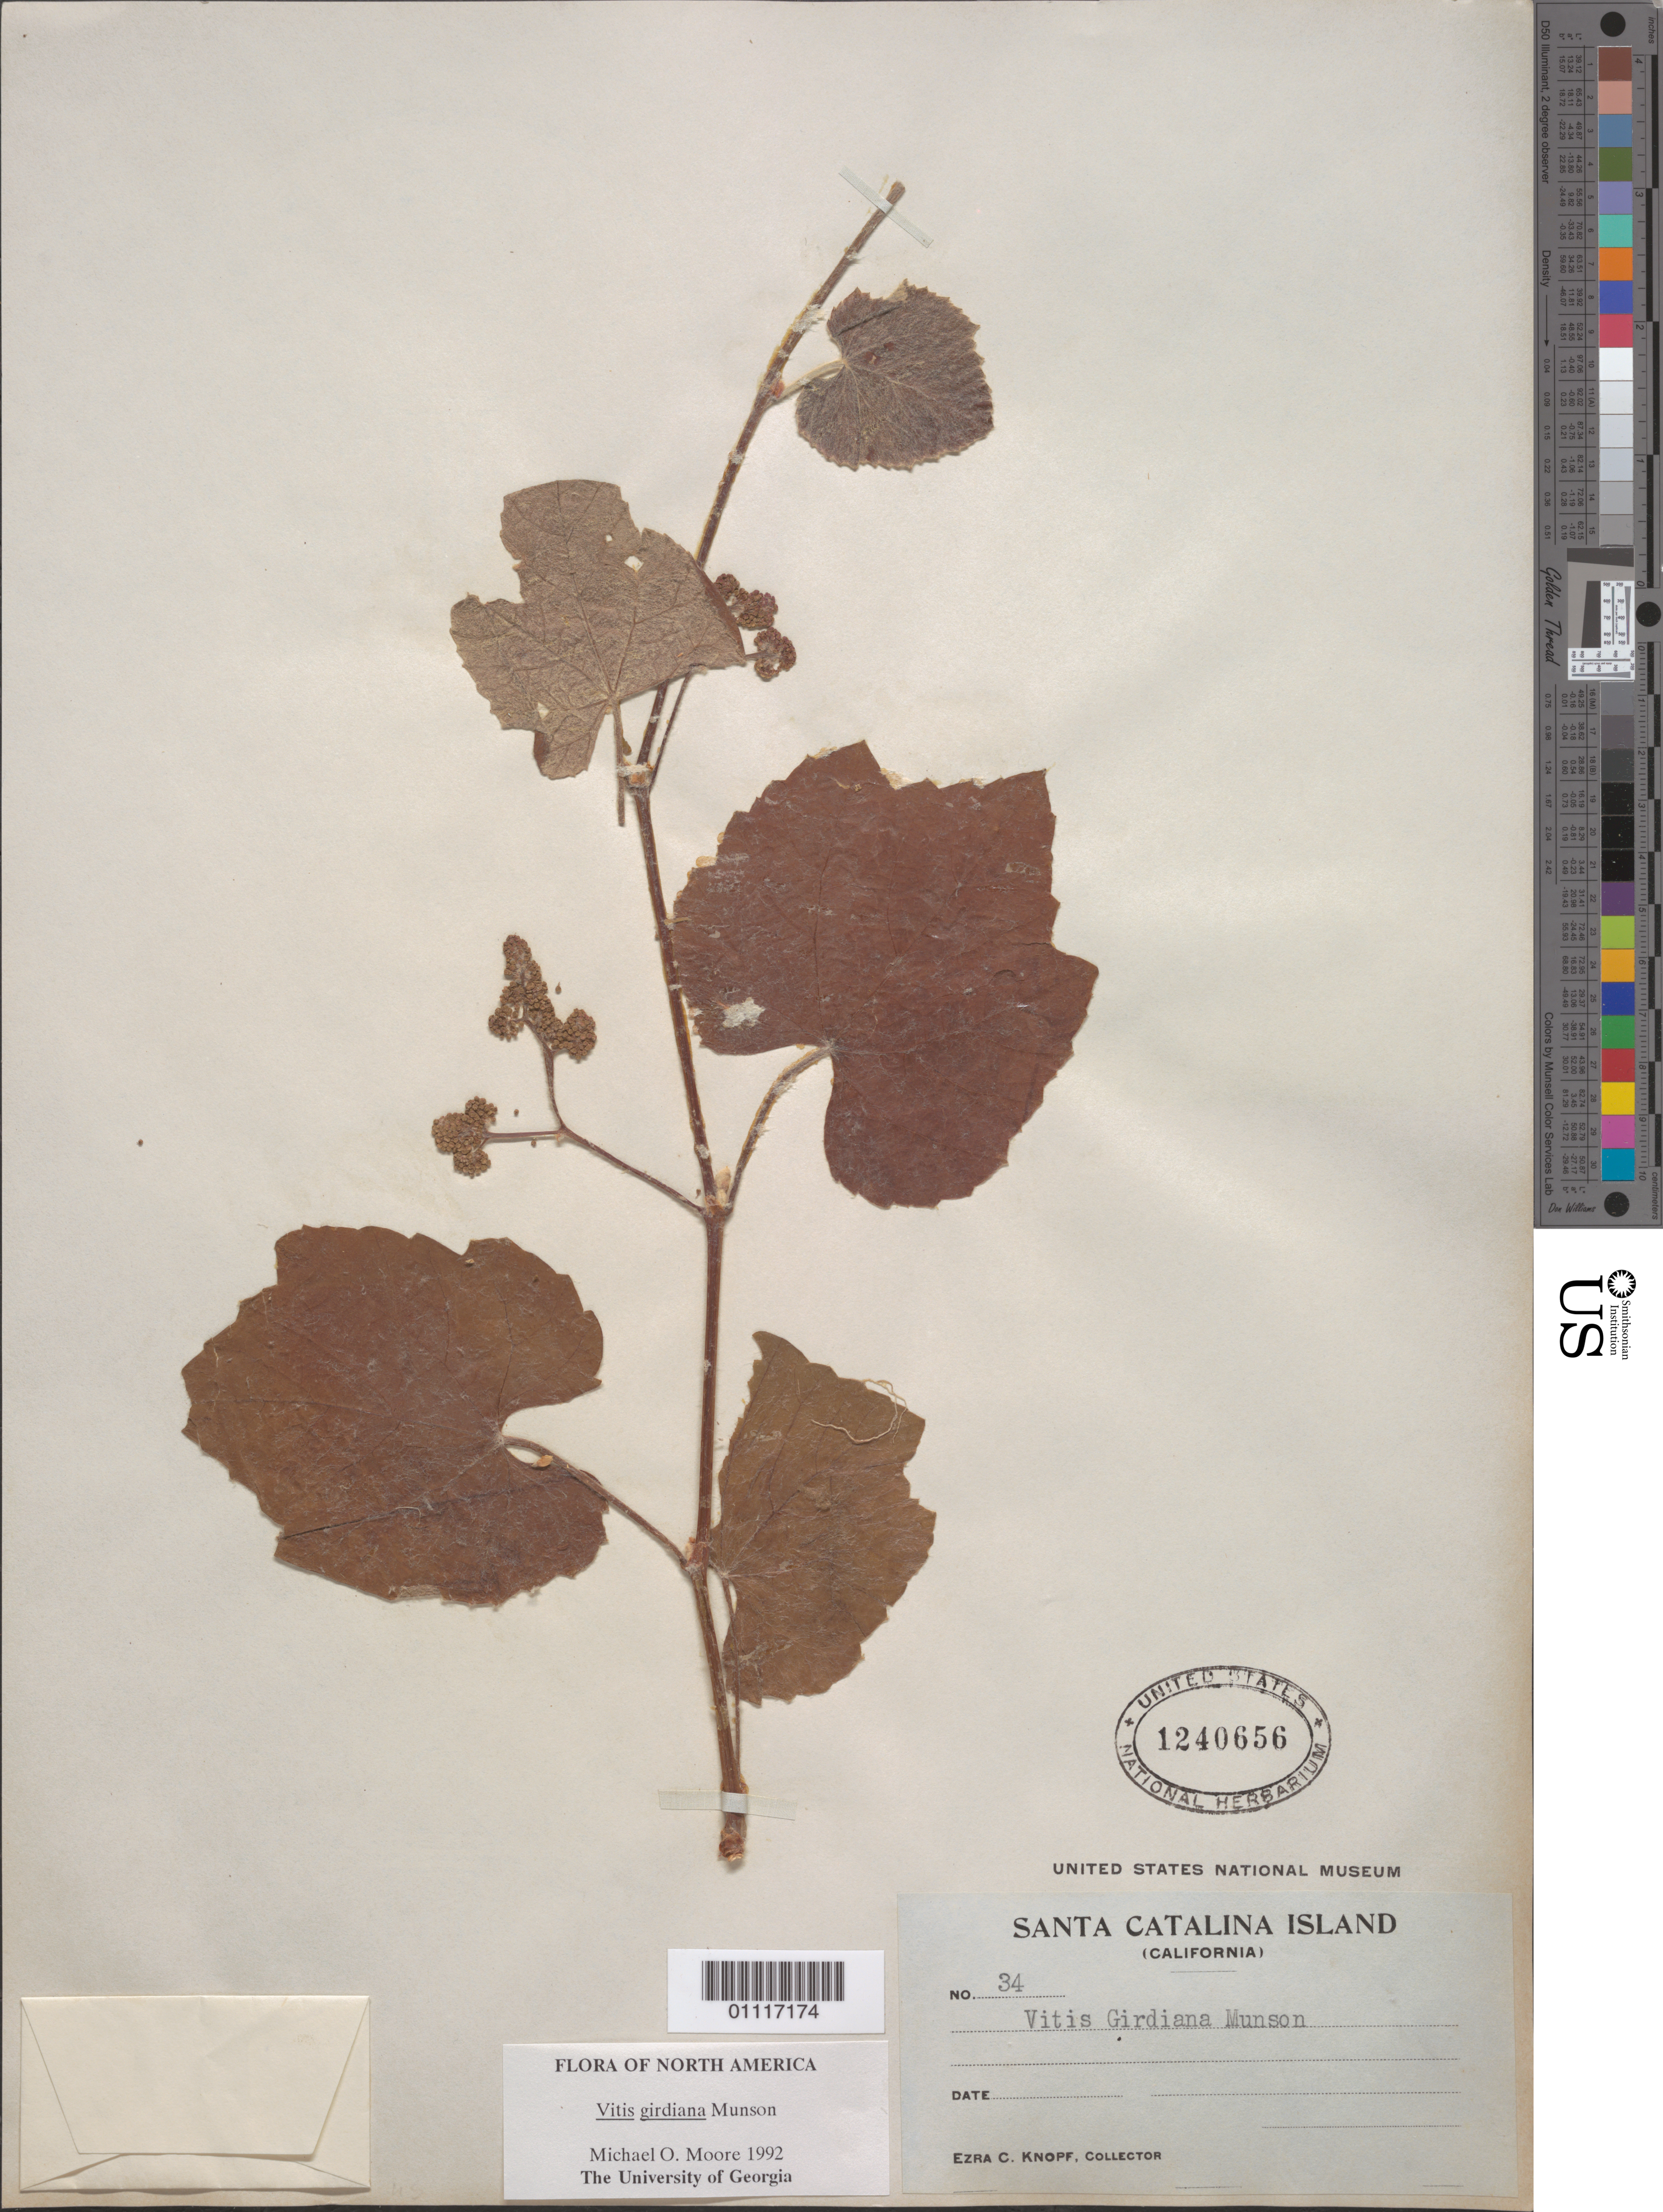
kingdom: Plantae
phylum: Tracheophyta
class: Magnoliopsida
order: Vitales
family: Vitaceae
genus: Vitis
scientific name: Vitis girdiana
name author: Munson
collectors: E. Knopf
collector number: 34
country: United States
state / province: California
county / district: Los Angeles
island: Santa Catalina Island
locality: Santa Catalina Island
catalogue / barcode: US 1240656